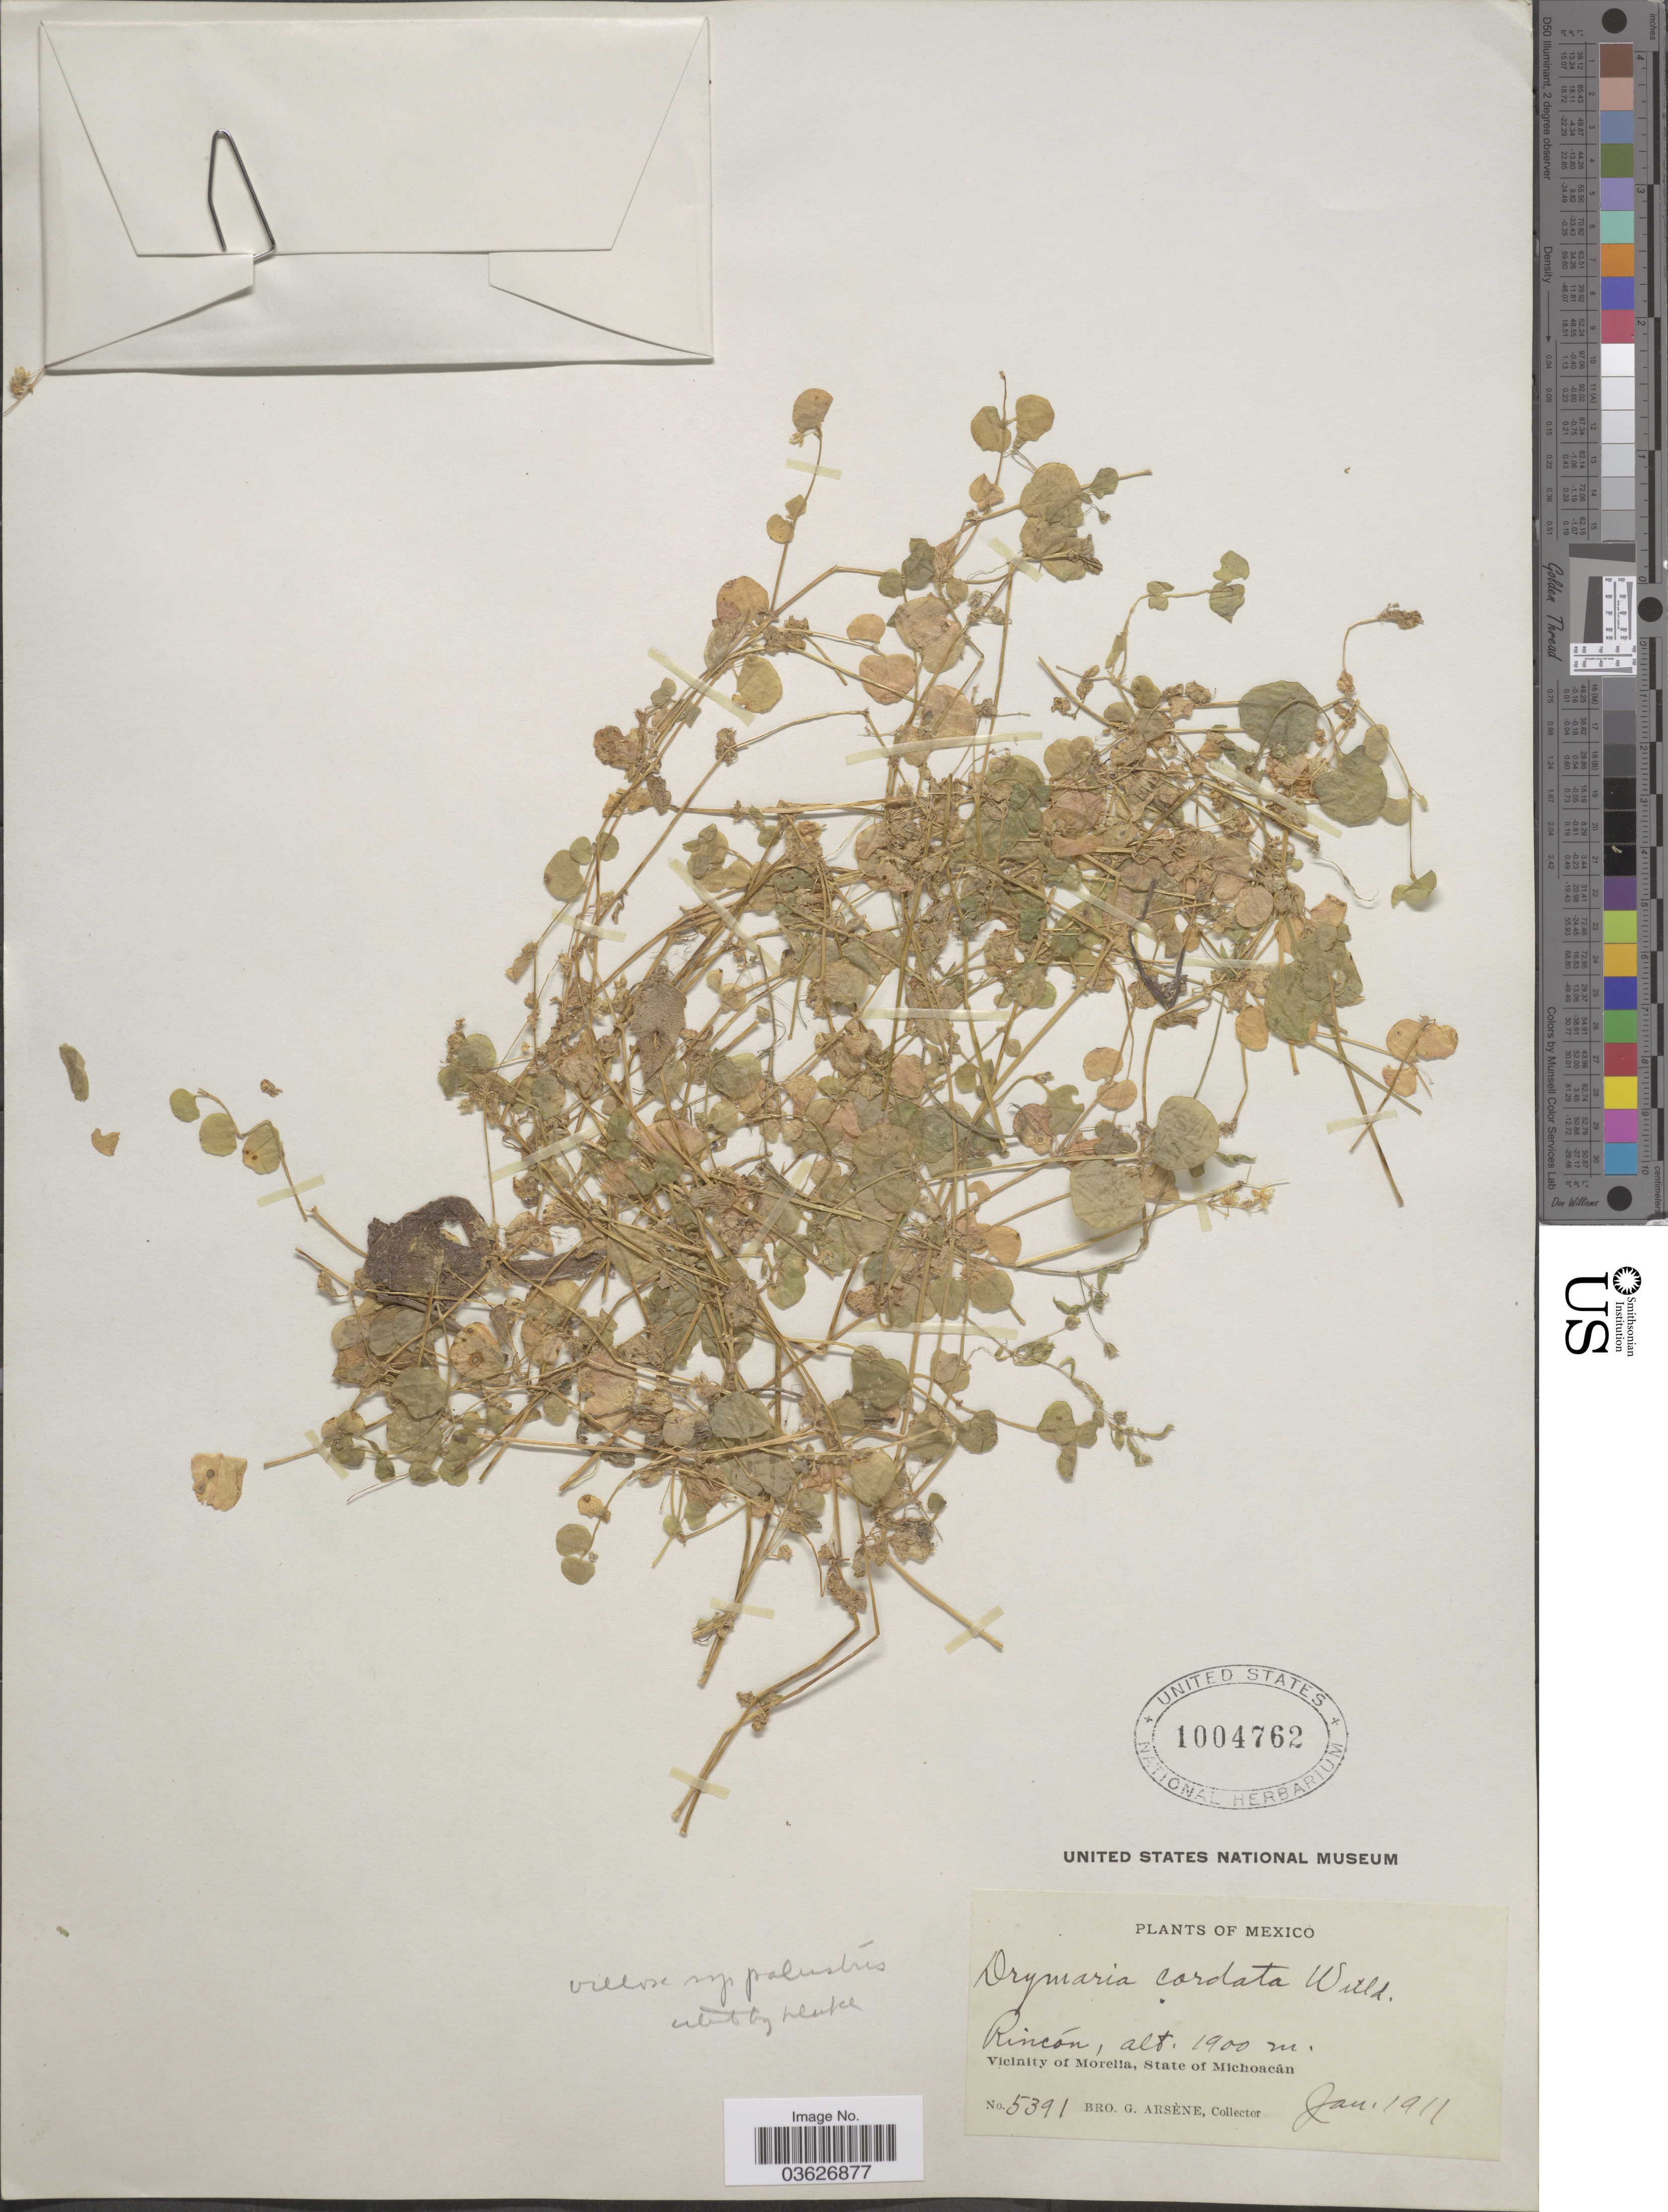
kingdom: Plantae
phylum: Tracheophyta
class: Magnoliopsida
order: Caryophyllales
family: Caryophyllaceae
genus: Drymaria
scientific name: Drymaria villosa subsp. palustris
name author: (Cham. & Schltdl.) J.A. Duke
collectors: Bro. G. Arsène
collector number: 5391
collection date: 1911-01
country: Mexico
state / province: Michoacán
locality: Rincón. Vicinity of Morelia.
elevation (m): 1900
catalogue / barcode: US 1004762